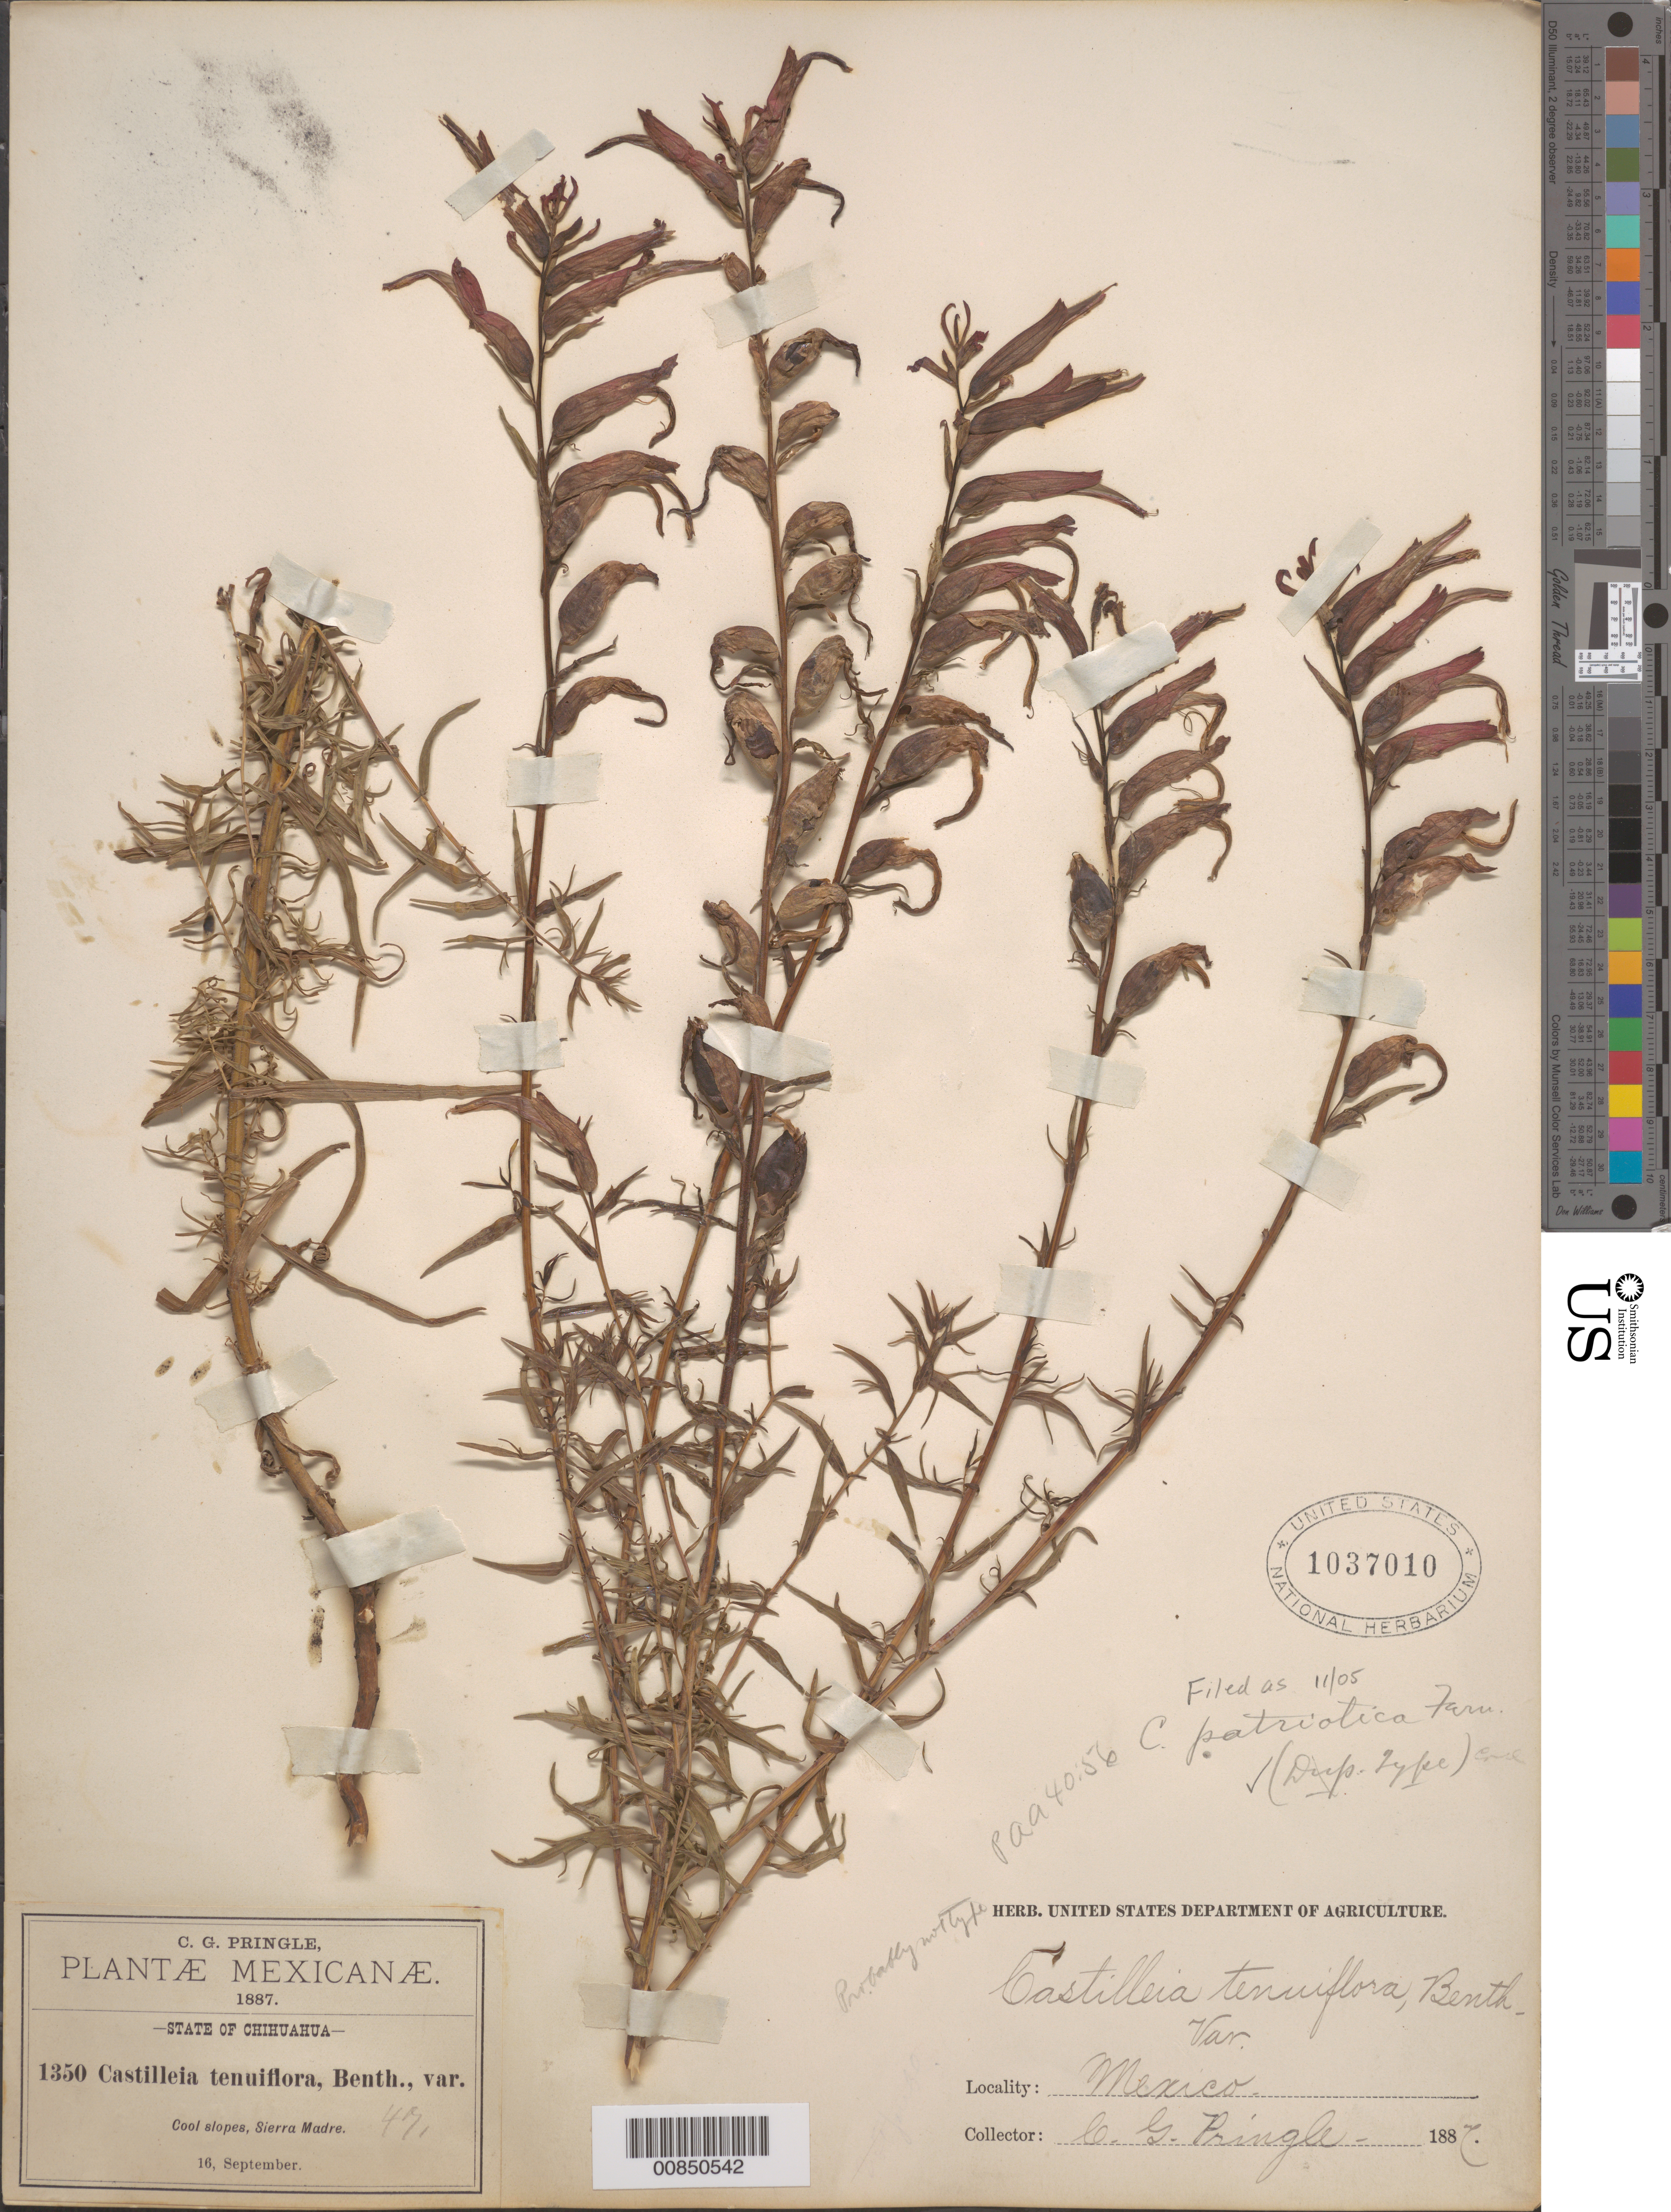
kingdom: Plantae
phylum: Tracheophyta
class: Magnoliopsida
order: Lamiales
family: Orobanchaceae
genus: Castilleja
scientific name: Castilleja patriotica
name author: Fernald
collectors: C. G. Pringle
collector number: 1350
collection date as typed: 16 Sep 1887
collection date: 1887-09-16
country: Mexico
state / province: Chihuahua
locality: Sierra Madre, Chihuahua.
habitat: Cool slopes.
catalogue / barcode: US 1037010